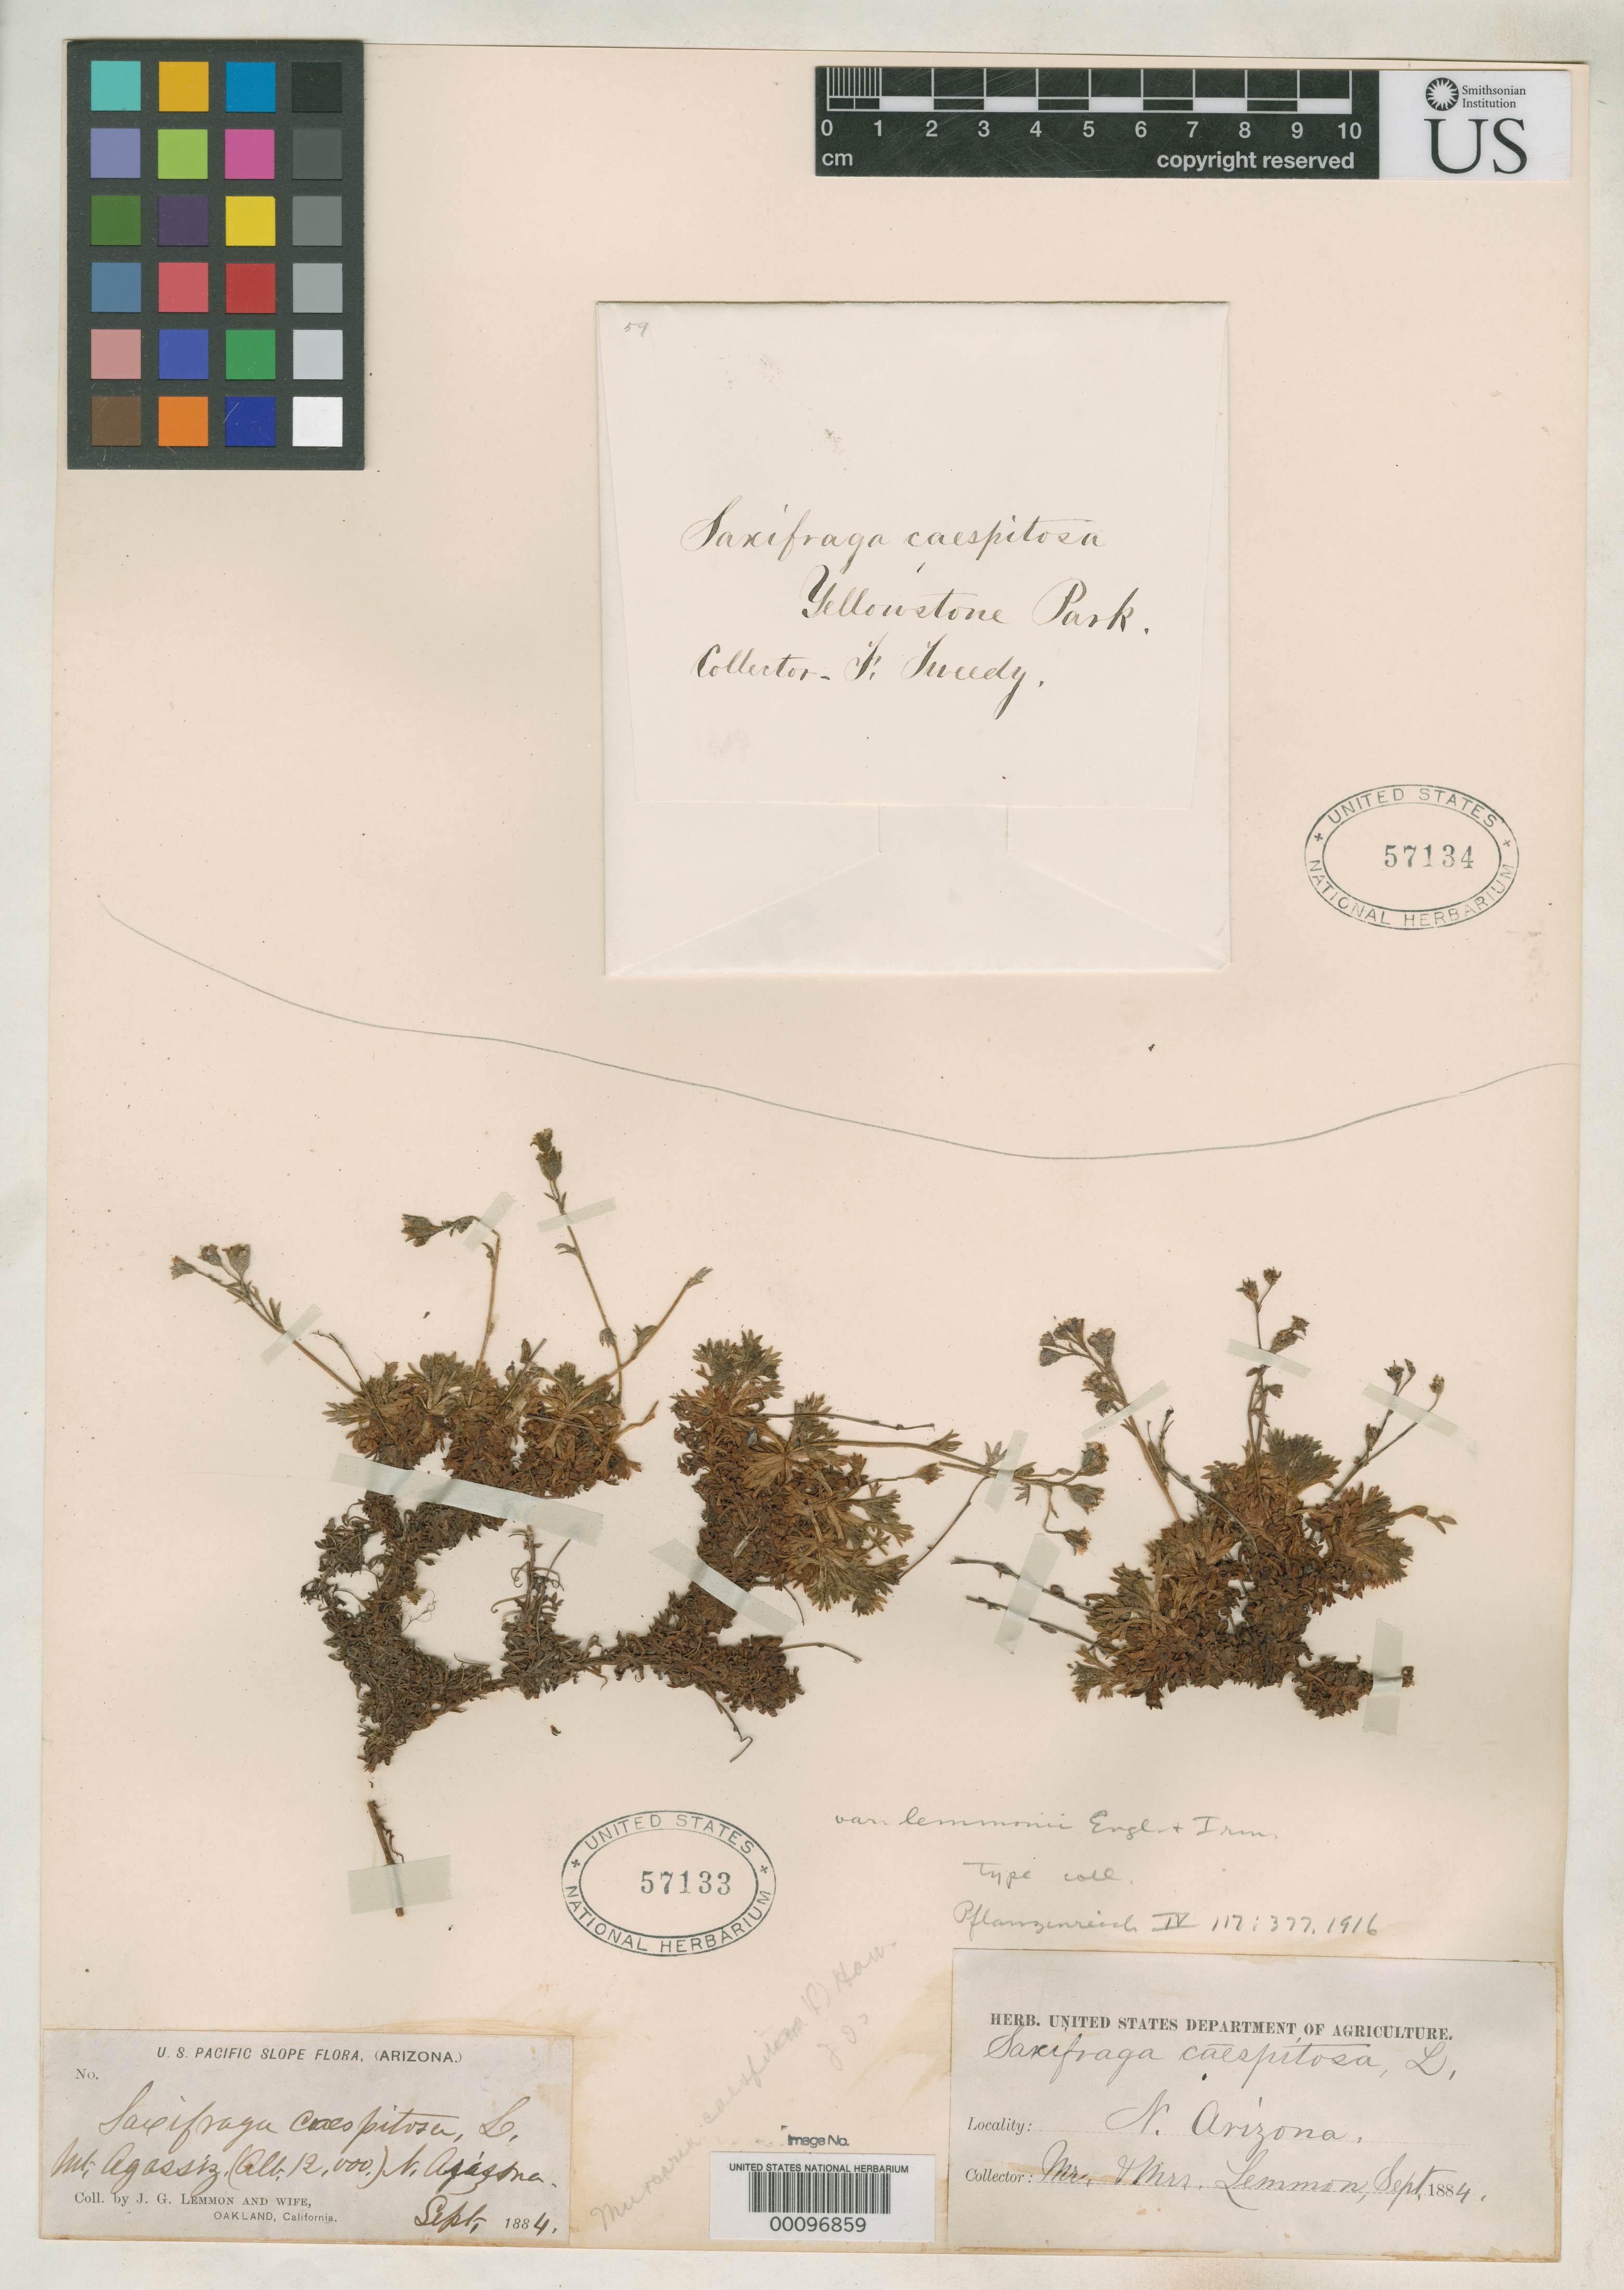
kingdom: Plantae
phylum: Tracheophyta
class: Magnoliopsida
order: Saxifragales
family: Saxifragaceae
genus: Saxifraga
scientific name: Saxifraga caespitosa subsp. exaratoides var. lemmonii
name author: Engl. & Irmsch. in Engl.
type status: Isotype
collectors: J. G. Lemmon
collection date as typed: Sep 1884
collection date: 1884-09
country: United States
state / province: Arizona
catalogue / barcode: US 57133